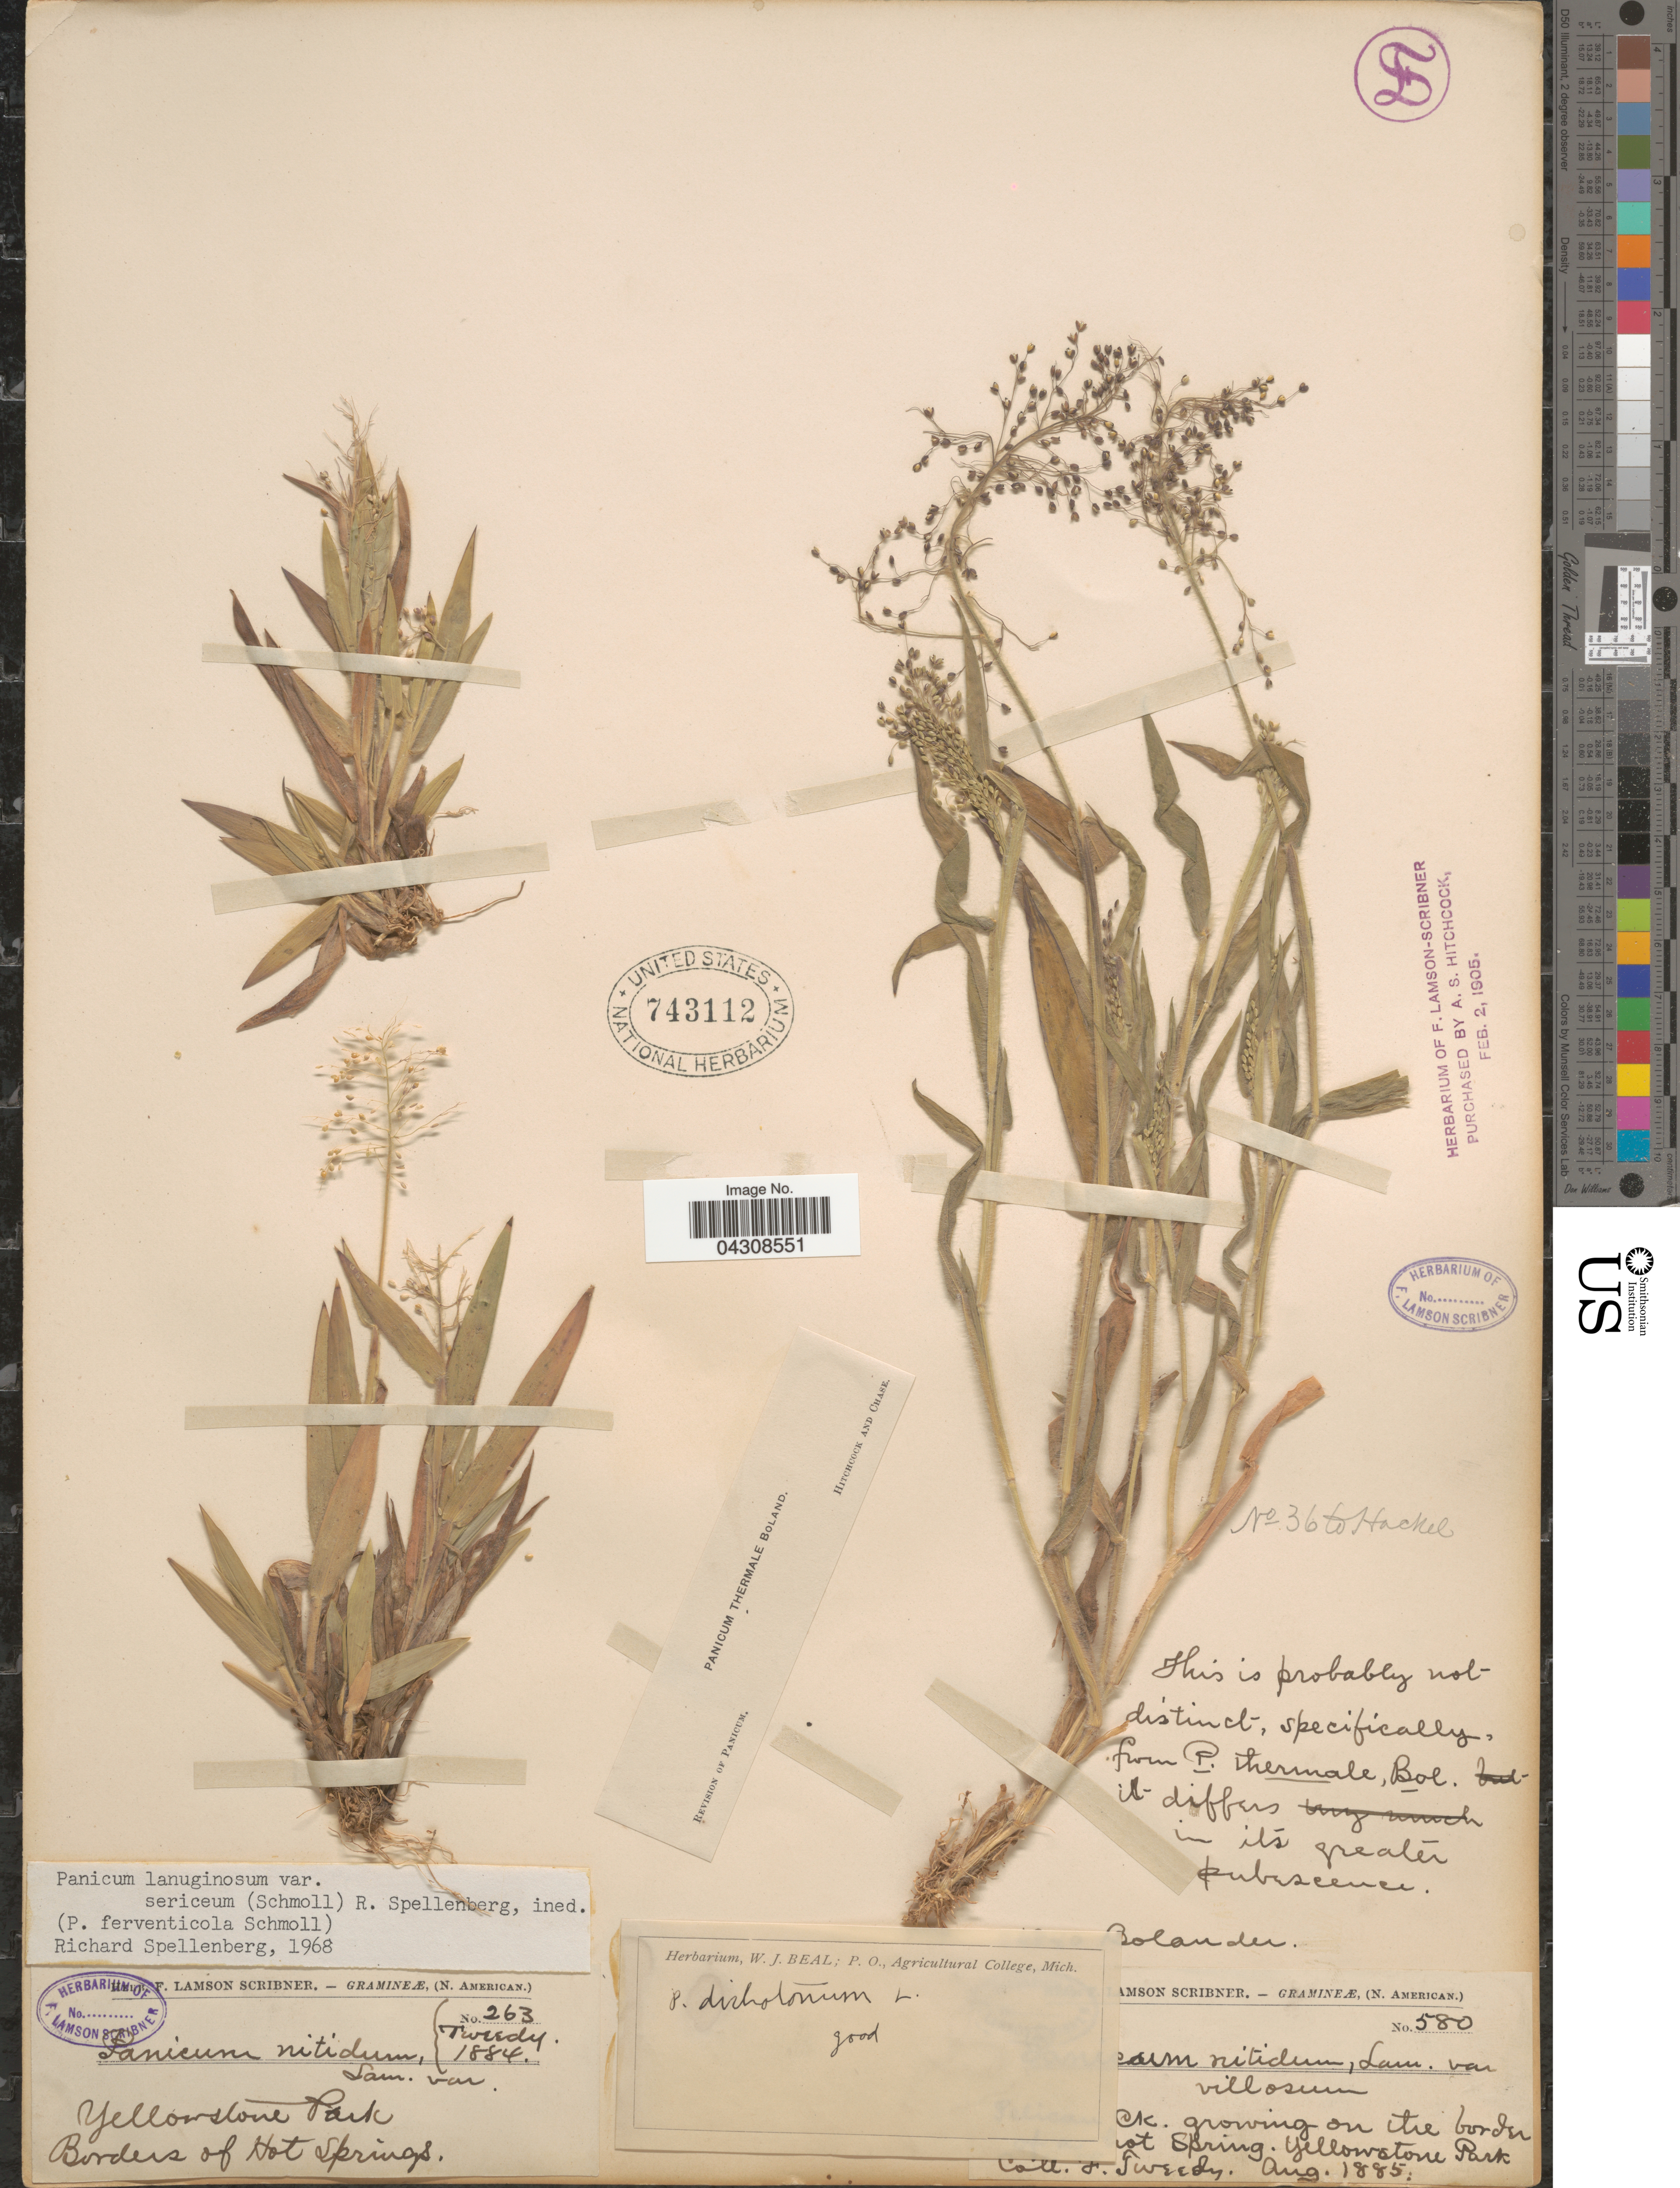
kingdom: Plantae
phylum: Tracheophyta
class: Liliopsida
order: Poales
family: Poaceae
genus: Dichanthelium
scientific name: Dichanthelium acuminatum var. acuminatum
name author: (Sw.) Gould & C.A. Clark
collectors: Tweedy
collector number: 263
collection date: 1884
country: United States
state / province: Wyoming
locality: Yellowstone Park. Borders of Hot Springs.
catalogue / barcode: US 743112-2